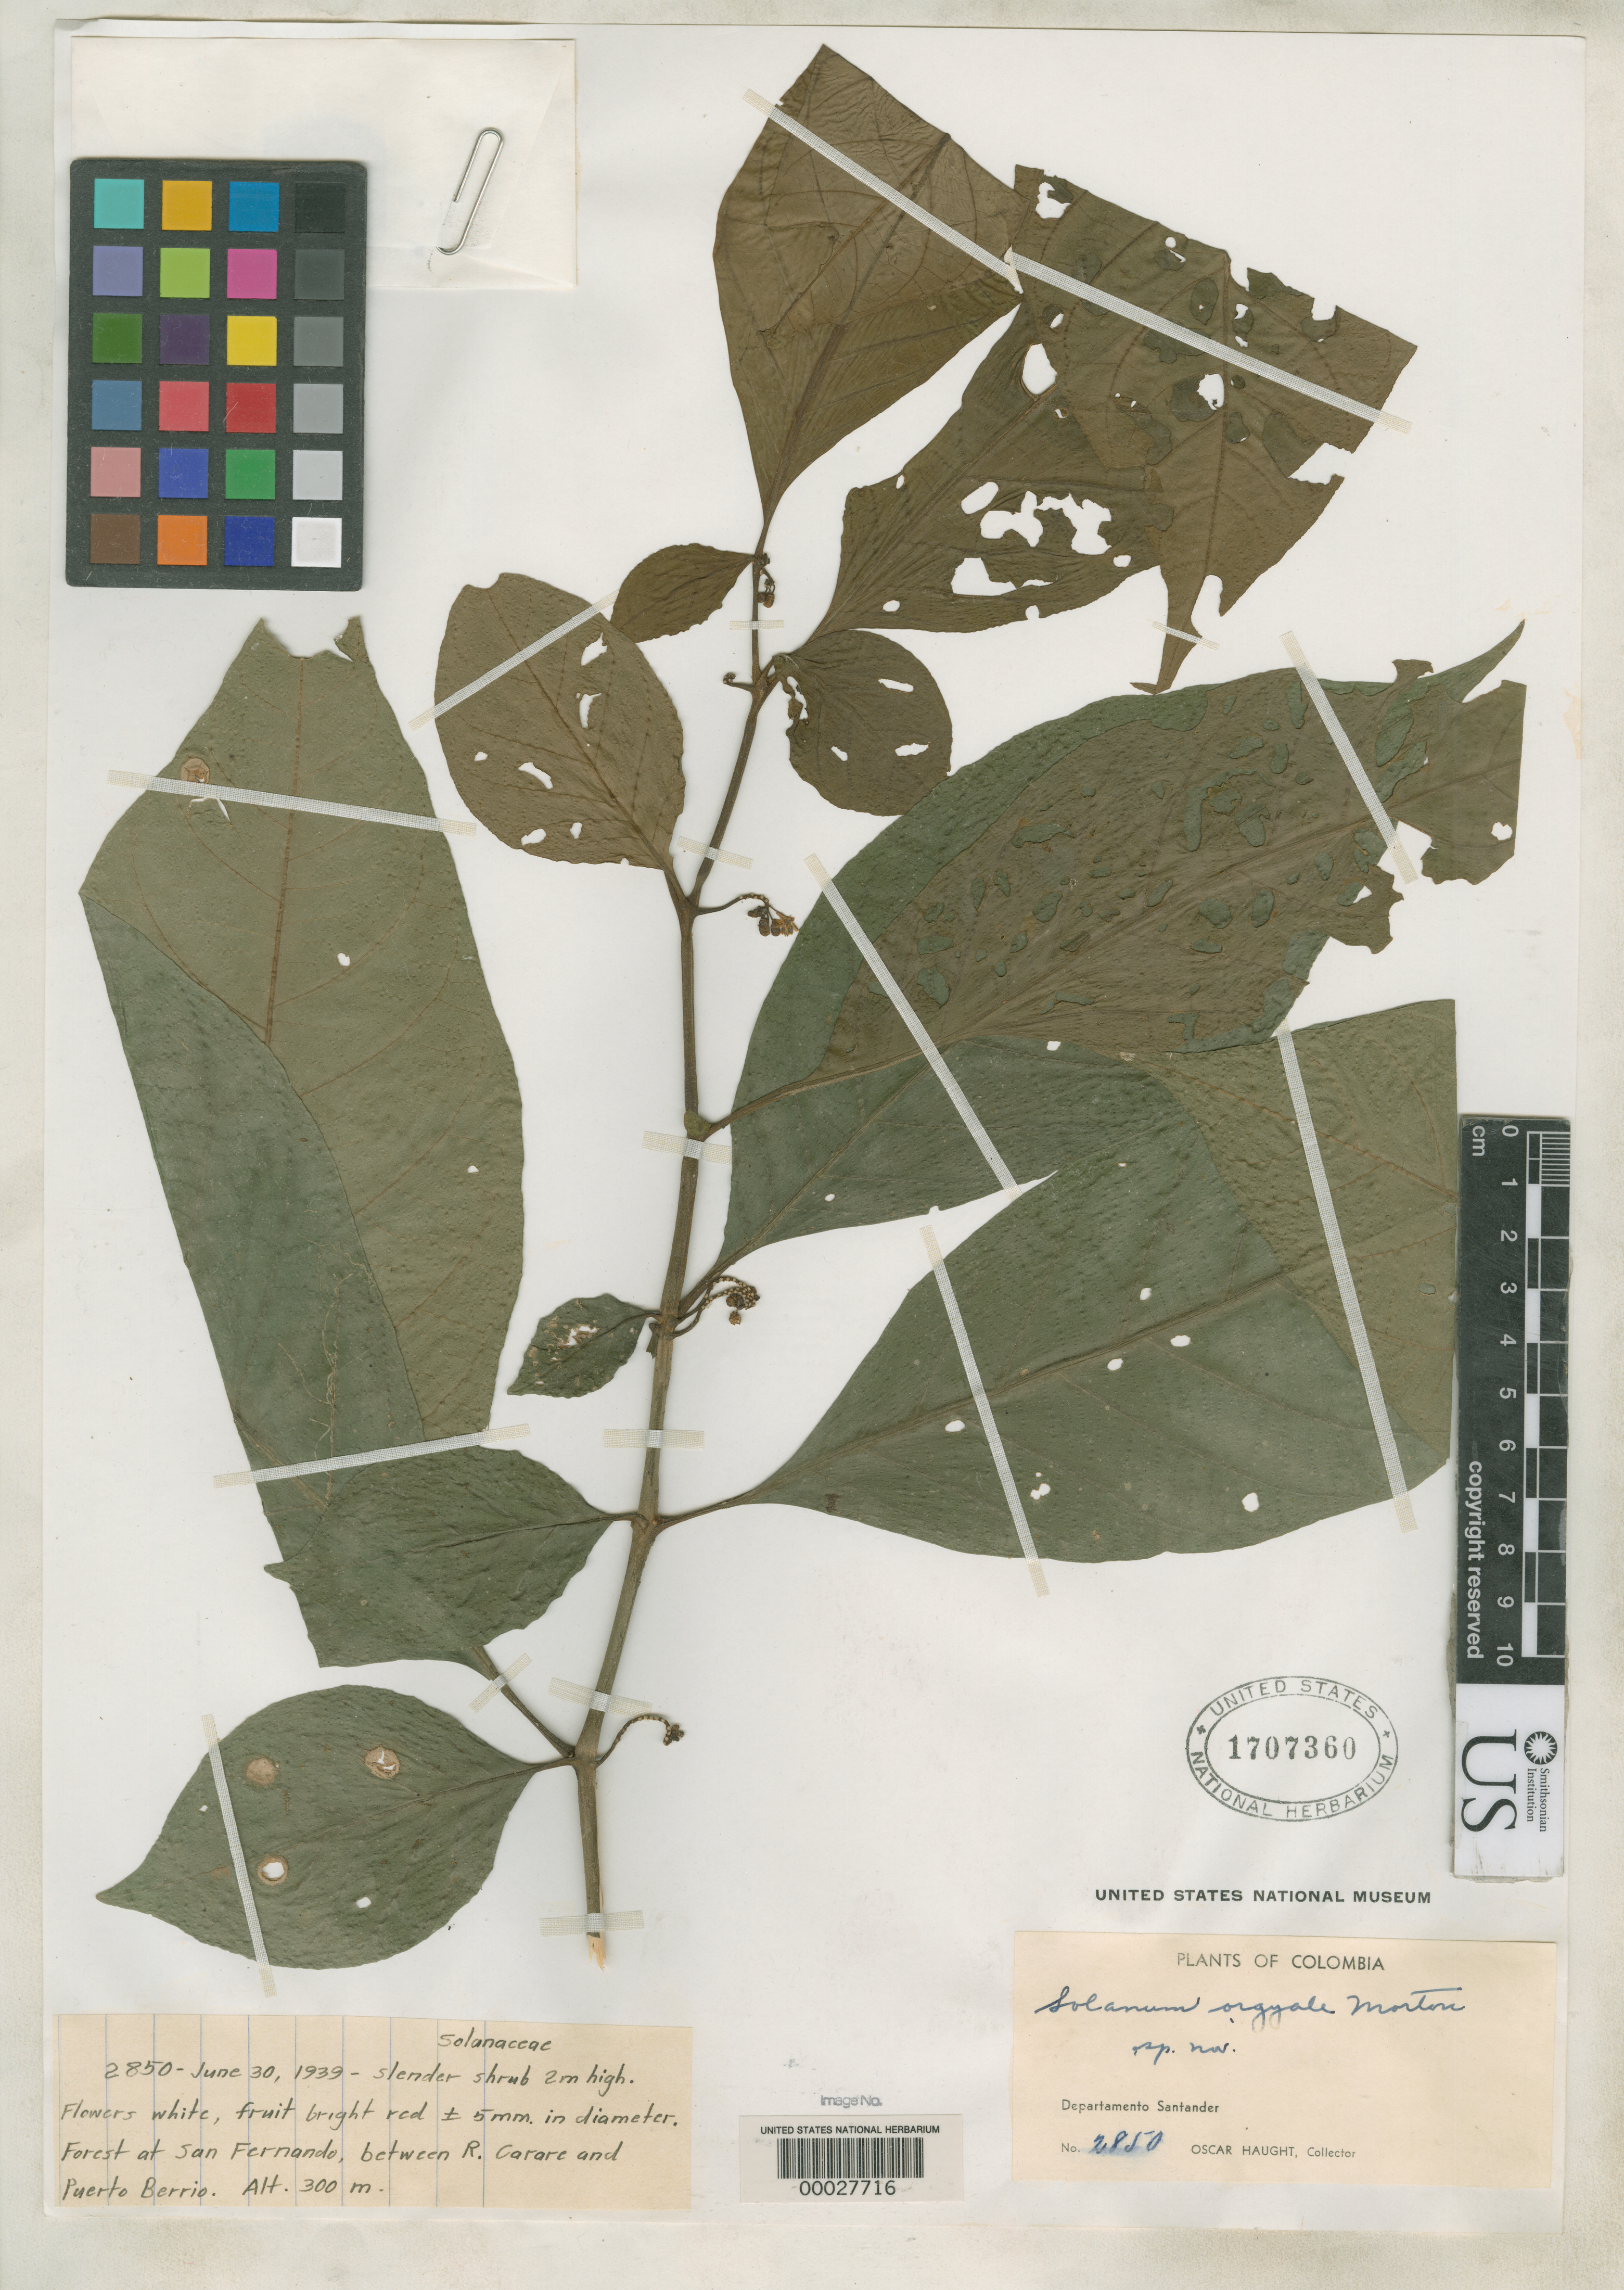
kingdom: Plantae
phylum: Tracheophyta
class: Magnoliopsida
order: Solanales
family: Solanaceae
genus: Solanum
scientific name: Solanum orgyale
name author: C.V. Morton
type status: Holotype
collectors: O. L. Haught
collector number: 2850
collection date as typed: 30 Jun 1939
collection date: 1939-06-30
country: Colombia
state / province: Santander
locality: San Fernando, between Rio Carare and Puerto Berrio.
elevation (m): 300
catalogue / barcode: US 1707360